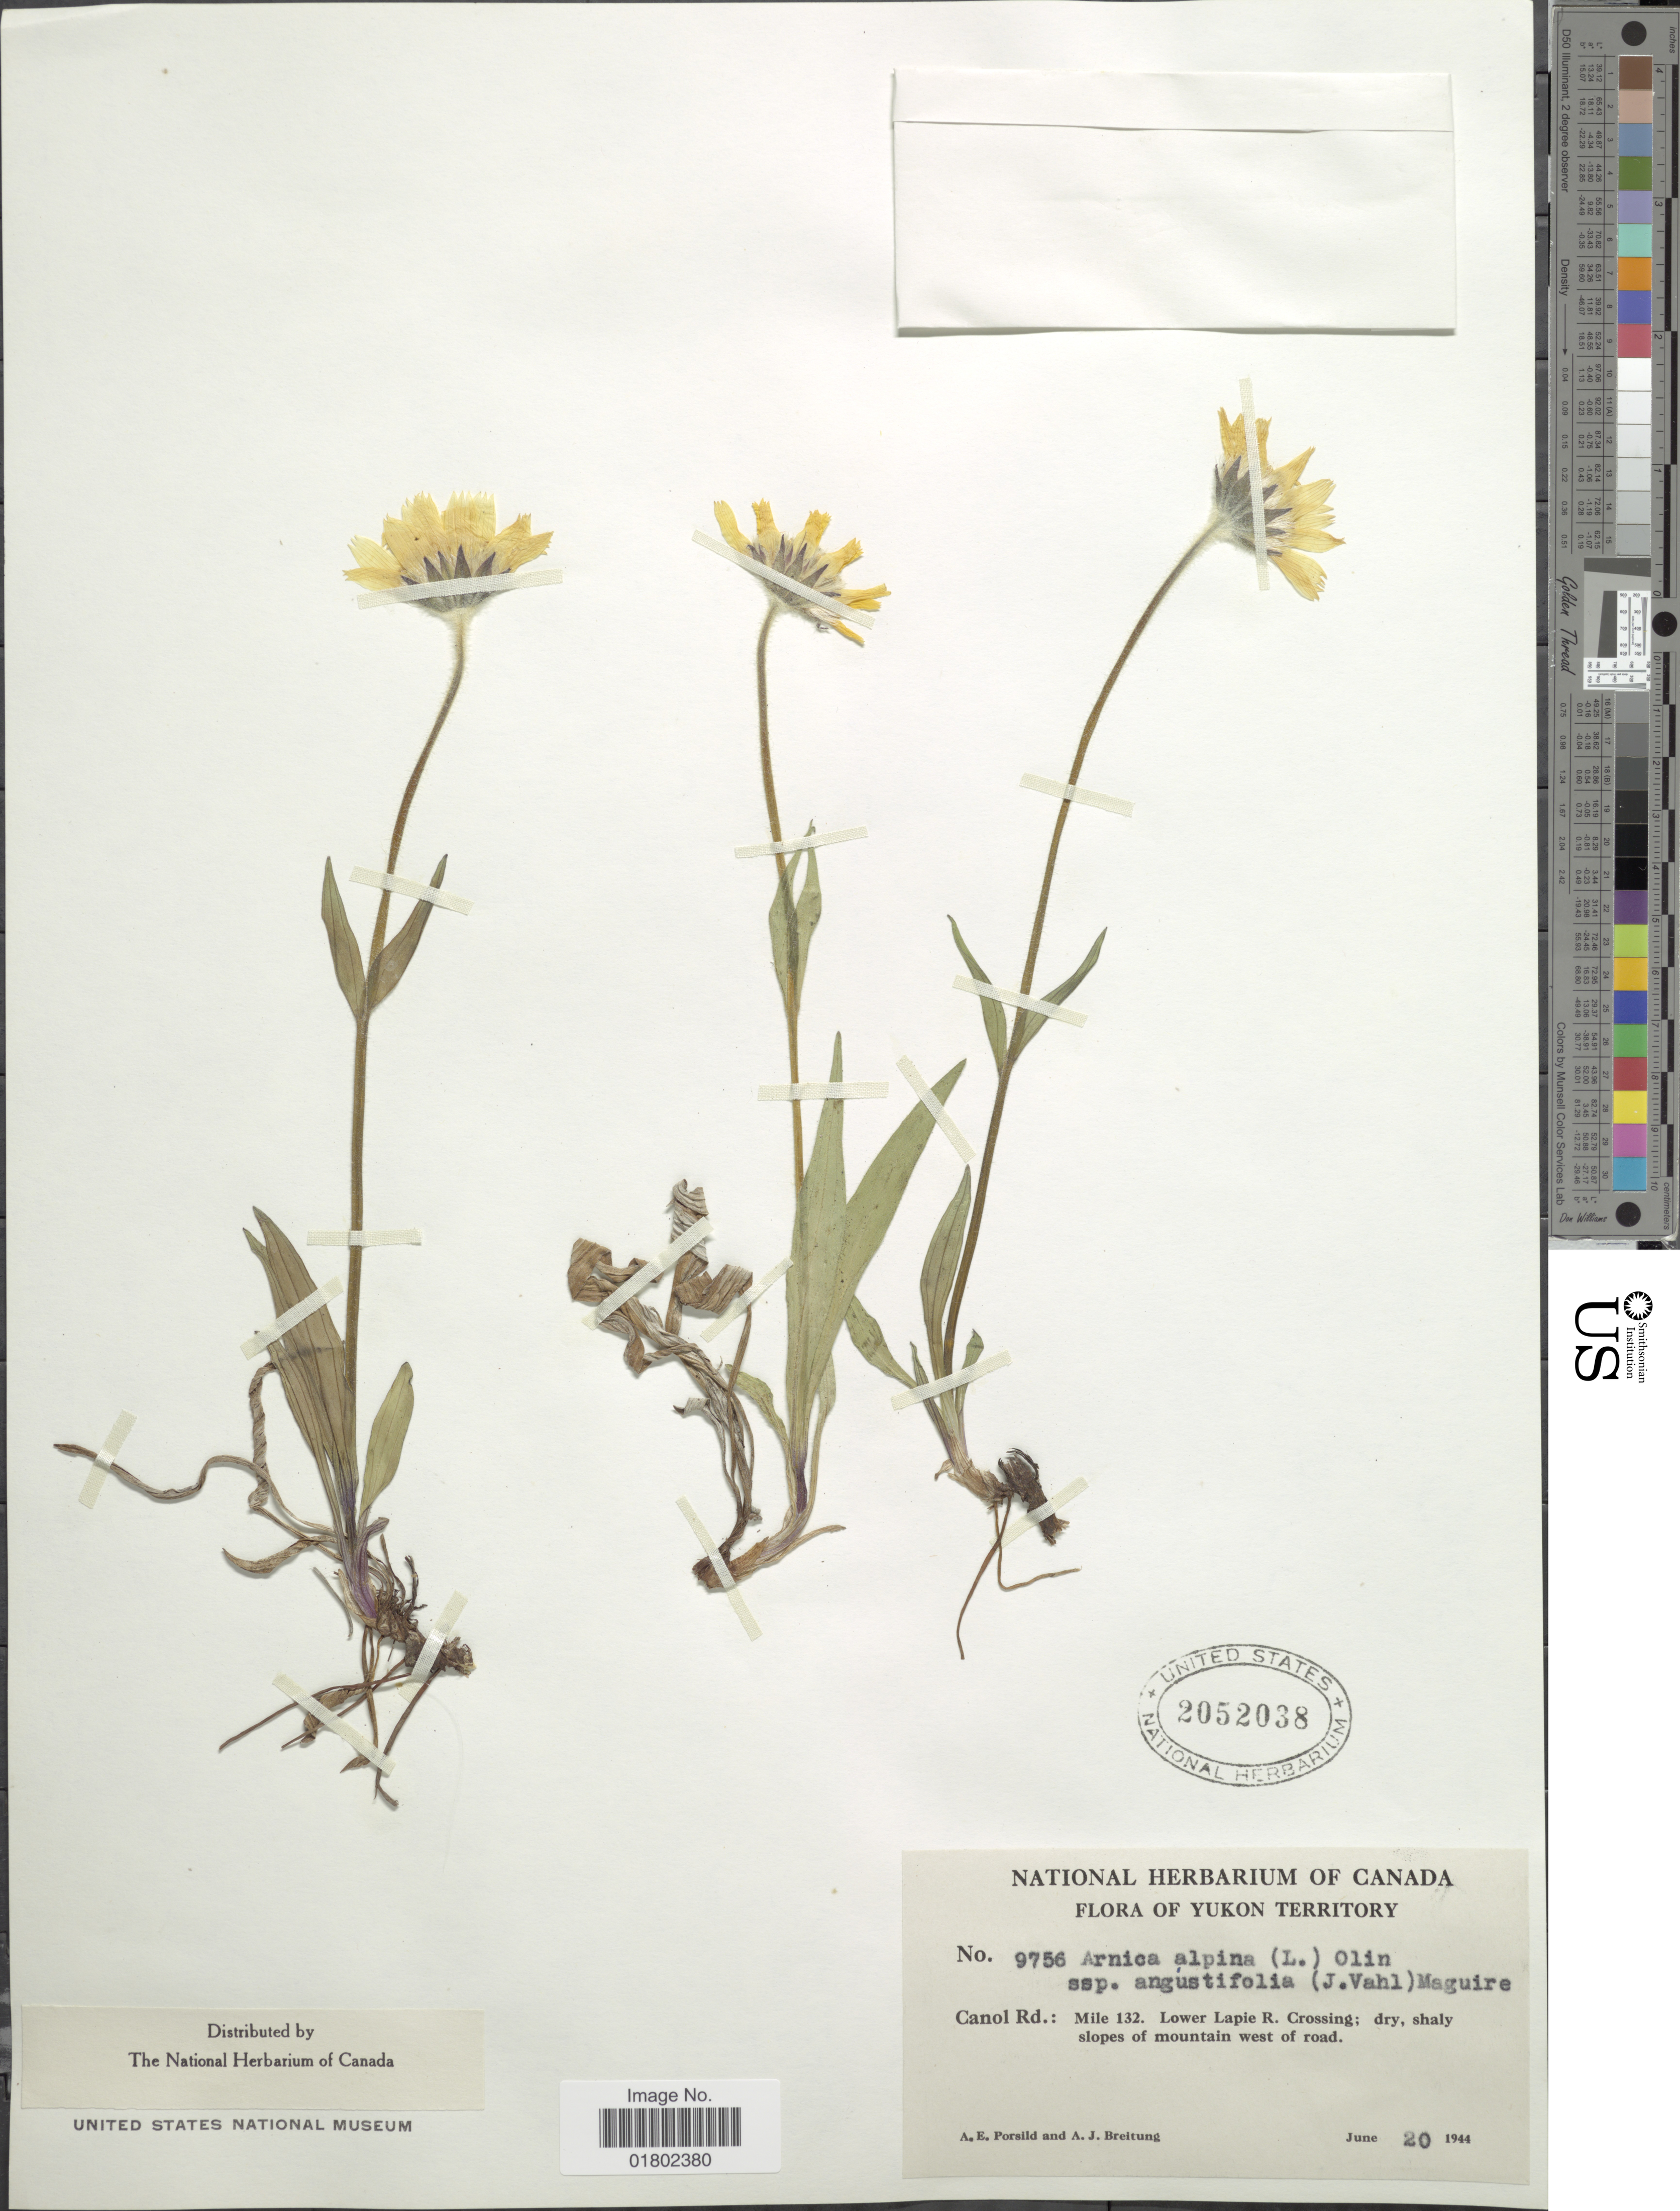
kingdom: Plantae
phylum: Tracheophyta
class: Magnoliopsida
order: Asterales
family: Asteraceae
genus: Arnica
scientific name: Arnica alpina var. angustifolia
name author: (Vahl) Maguire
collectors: A. E. Porsild & A. Breitung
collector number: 9756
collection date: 1944-06-20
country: Canada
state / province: Yukon Territory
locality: Canol Rd.: Mile 132, Lower Lapie R. Crossing;dry, shaly slopes of mountain south of road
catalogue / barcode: US 2052038